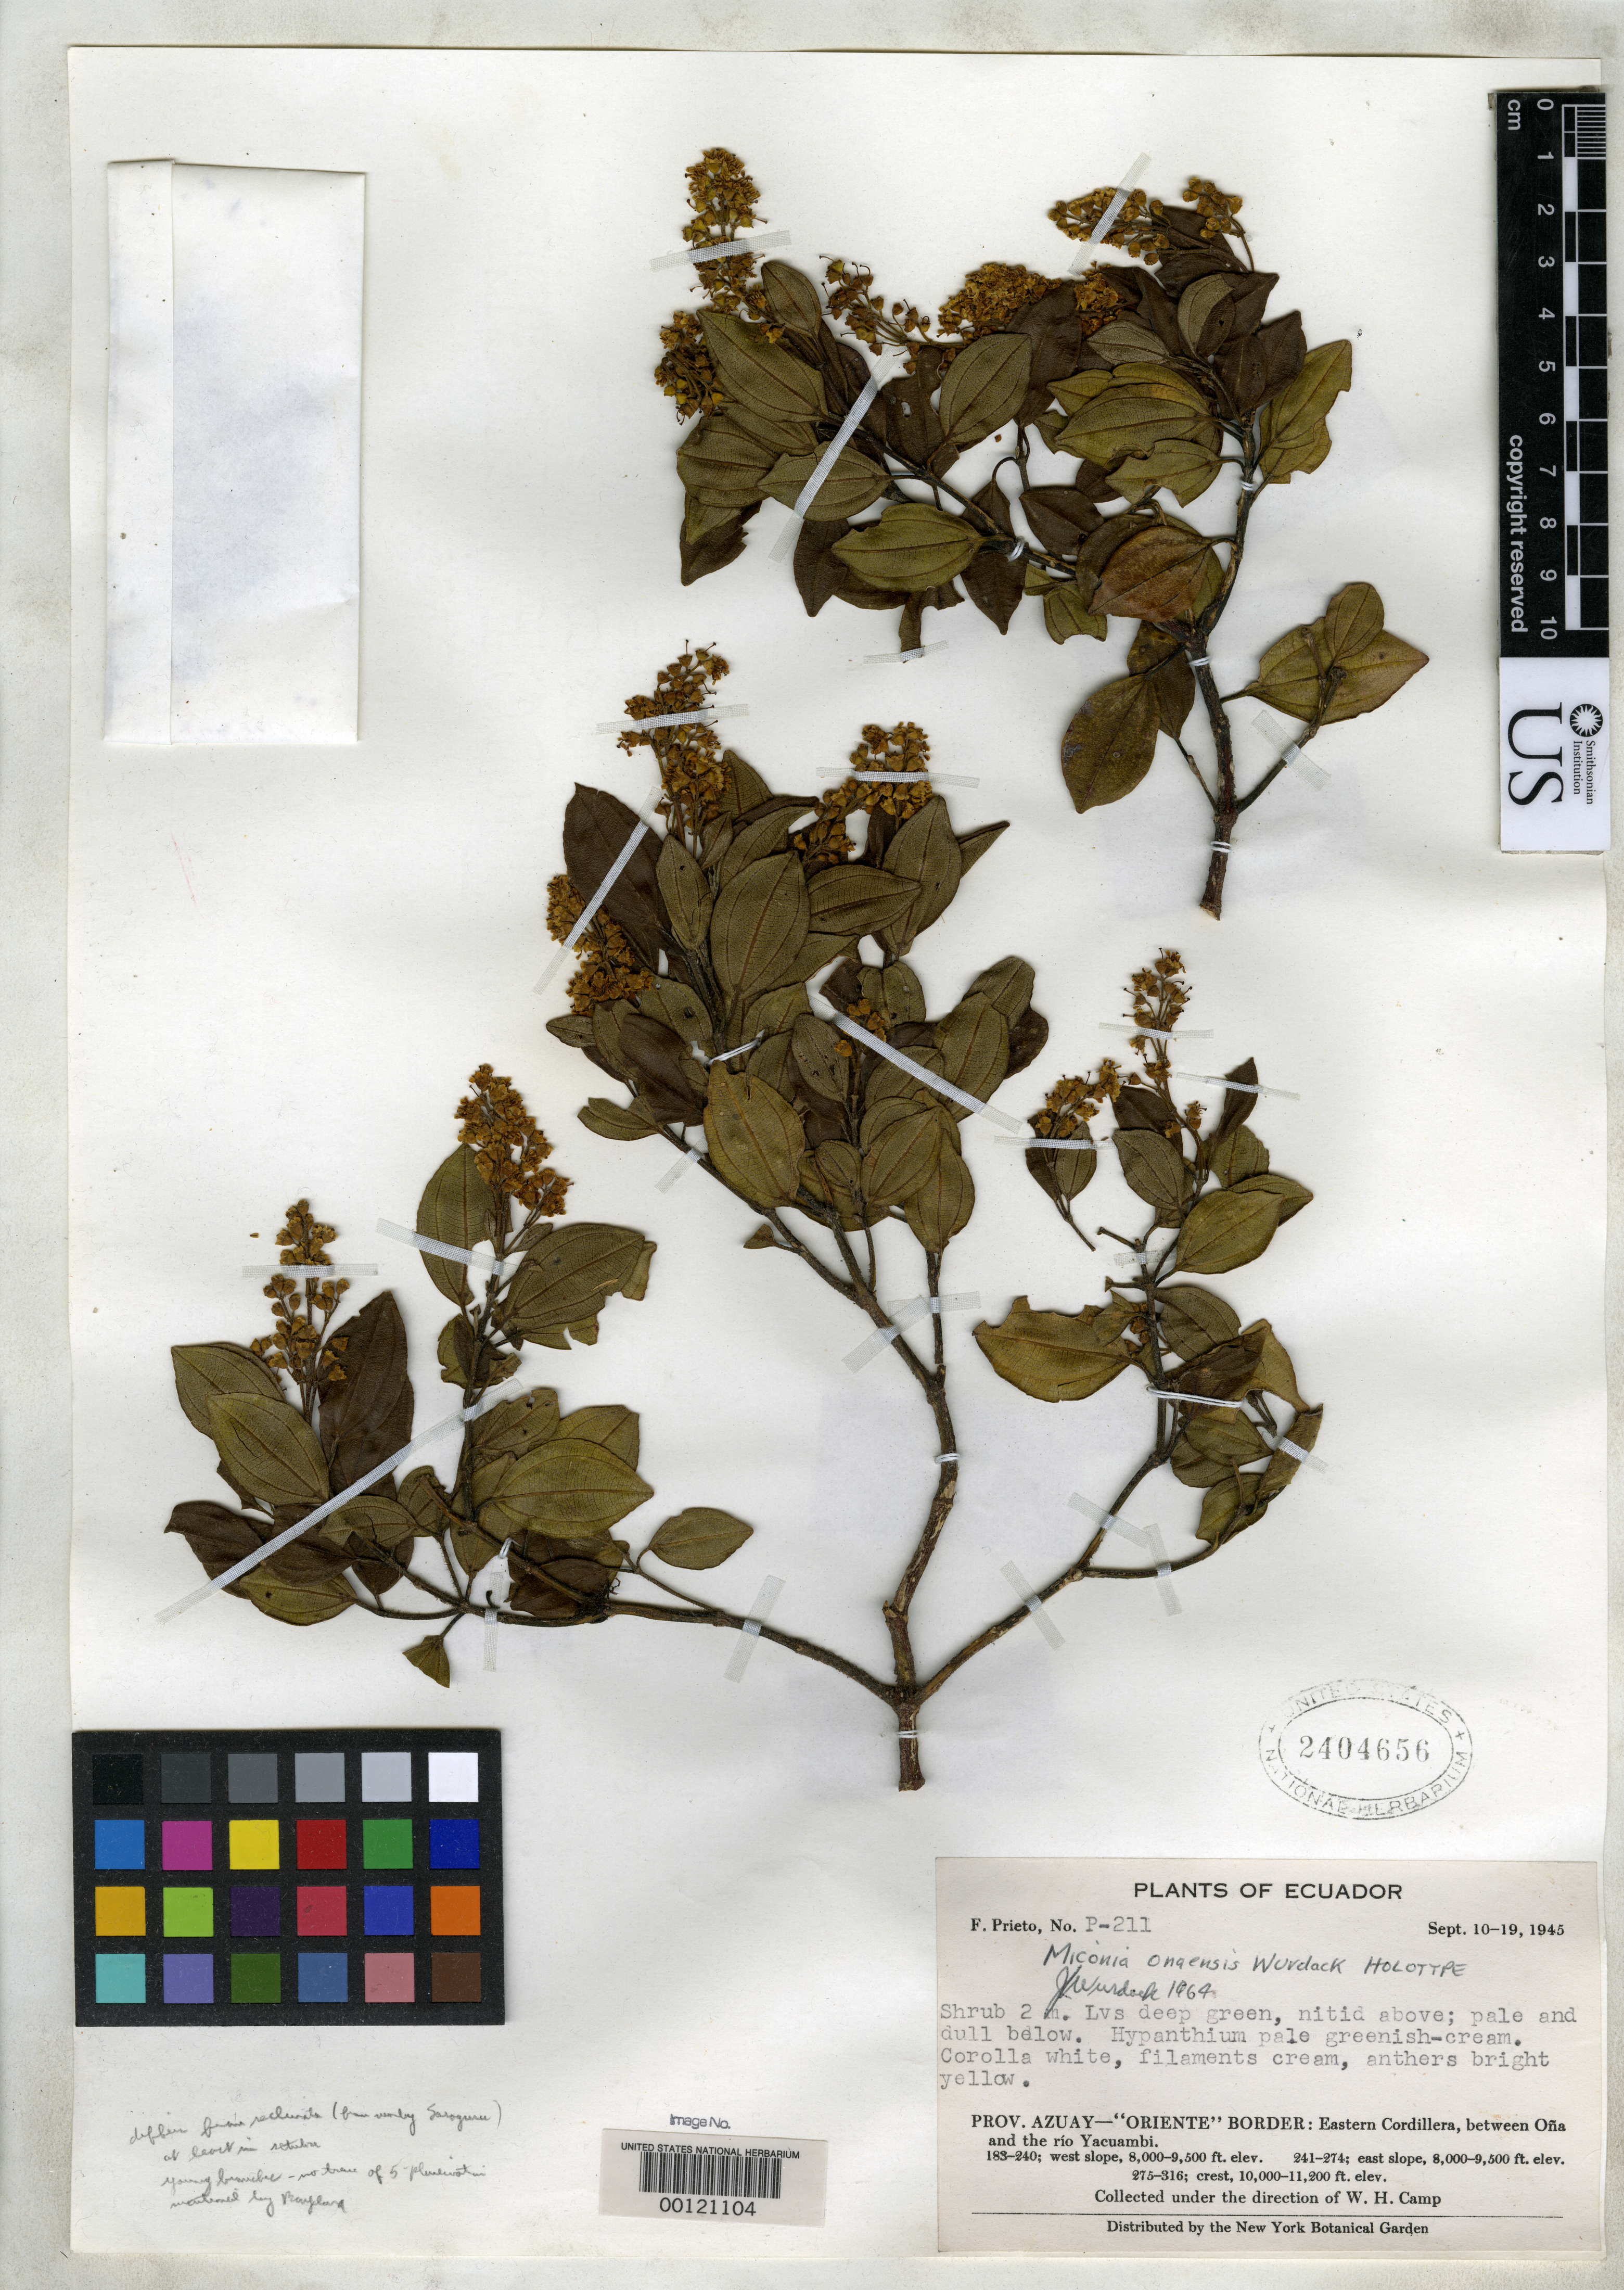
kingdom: Plantae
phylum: Tracheophyta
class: Magnoliopsida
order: Myrtales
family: Melastomataceae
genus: Miconia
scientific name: Miconia onaensis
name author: Wurdack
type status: Holotype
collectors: F. Prieto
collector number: P-211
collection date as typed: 10 Sep 1945 to 19 Sep 1945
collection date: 1945-09-10/1945-09-19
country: Ecuador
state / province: Azuay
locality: "Oriente" border, Ona-Rio Yacuambi.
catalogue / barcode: US 2404656